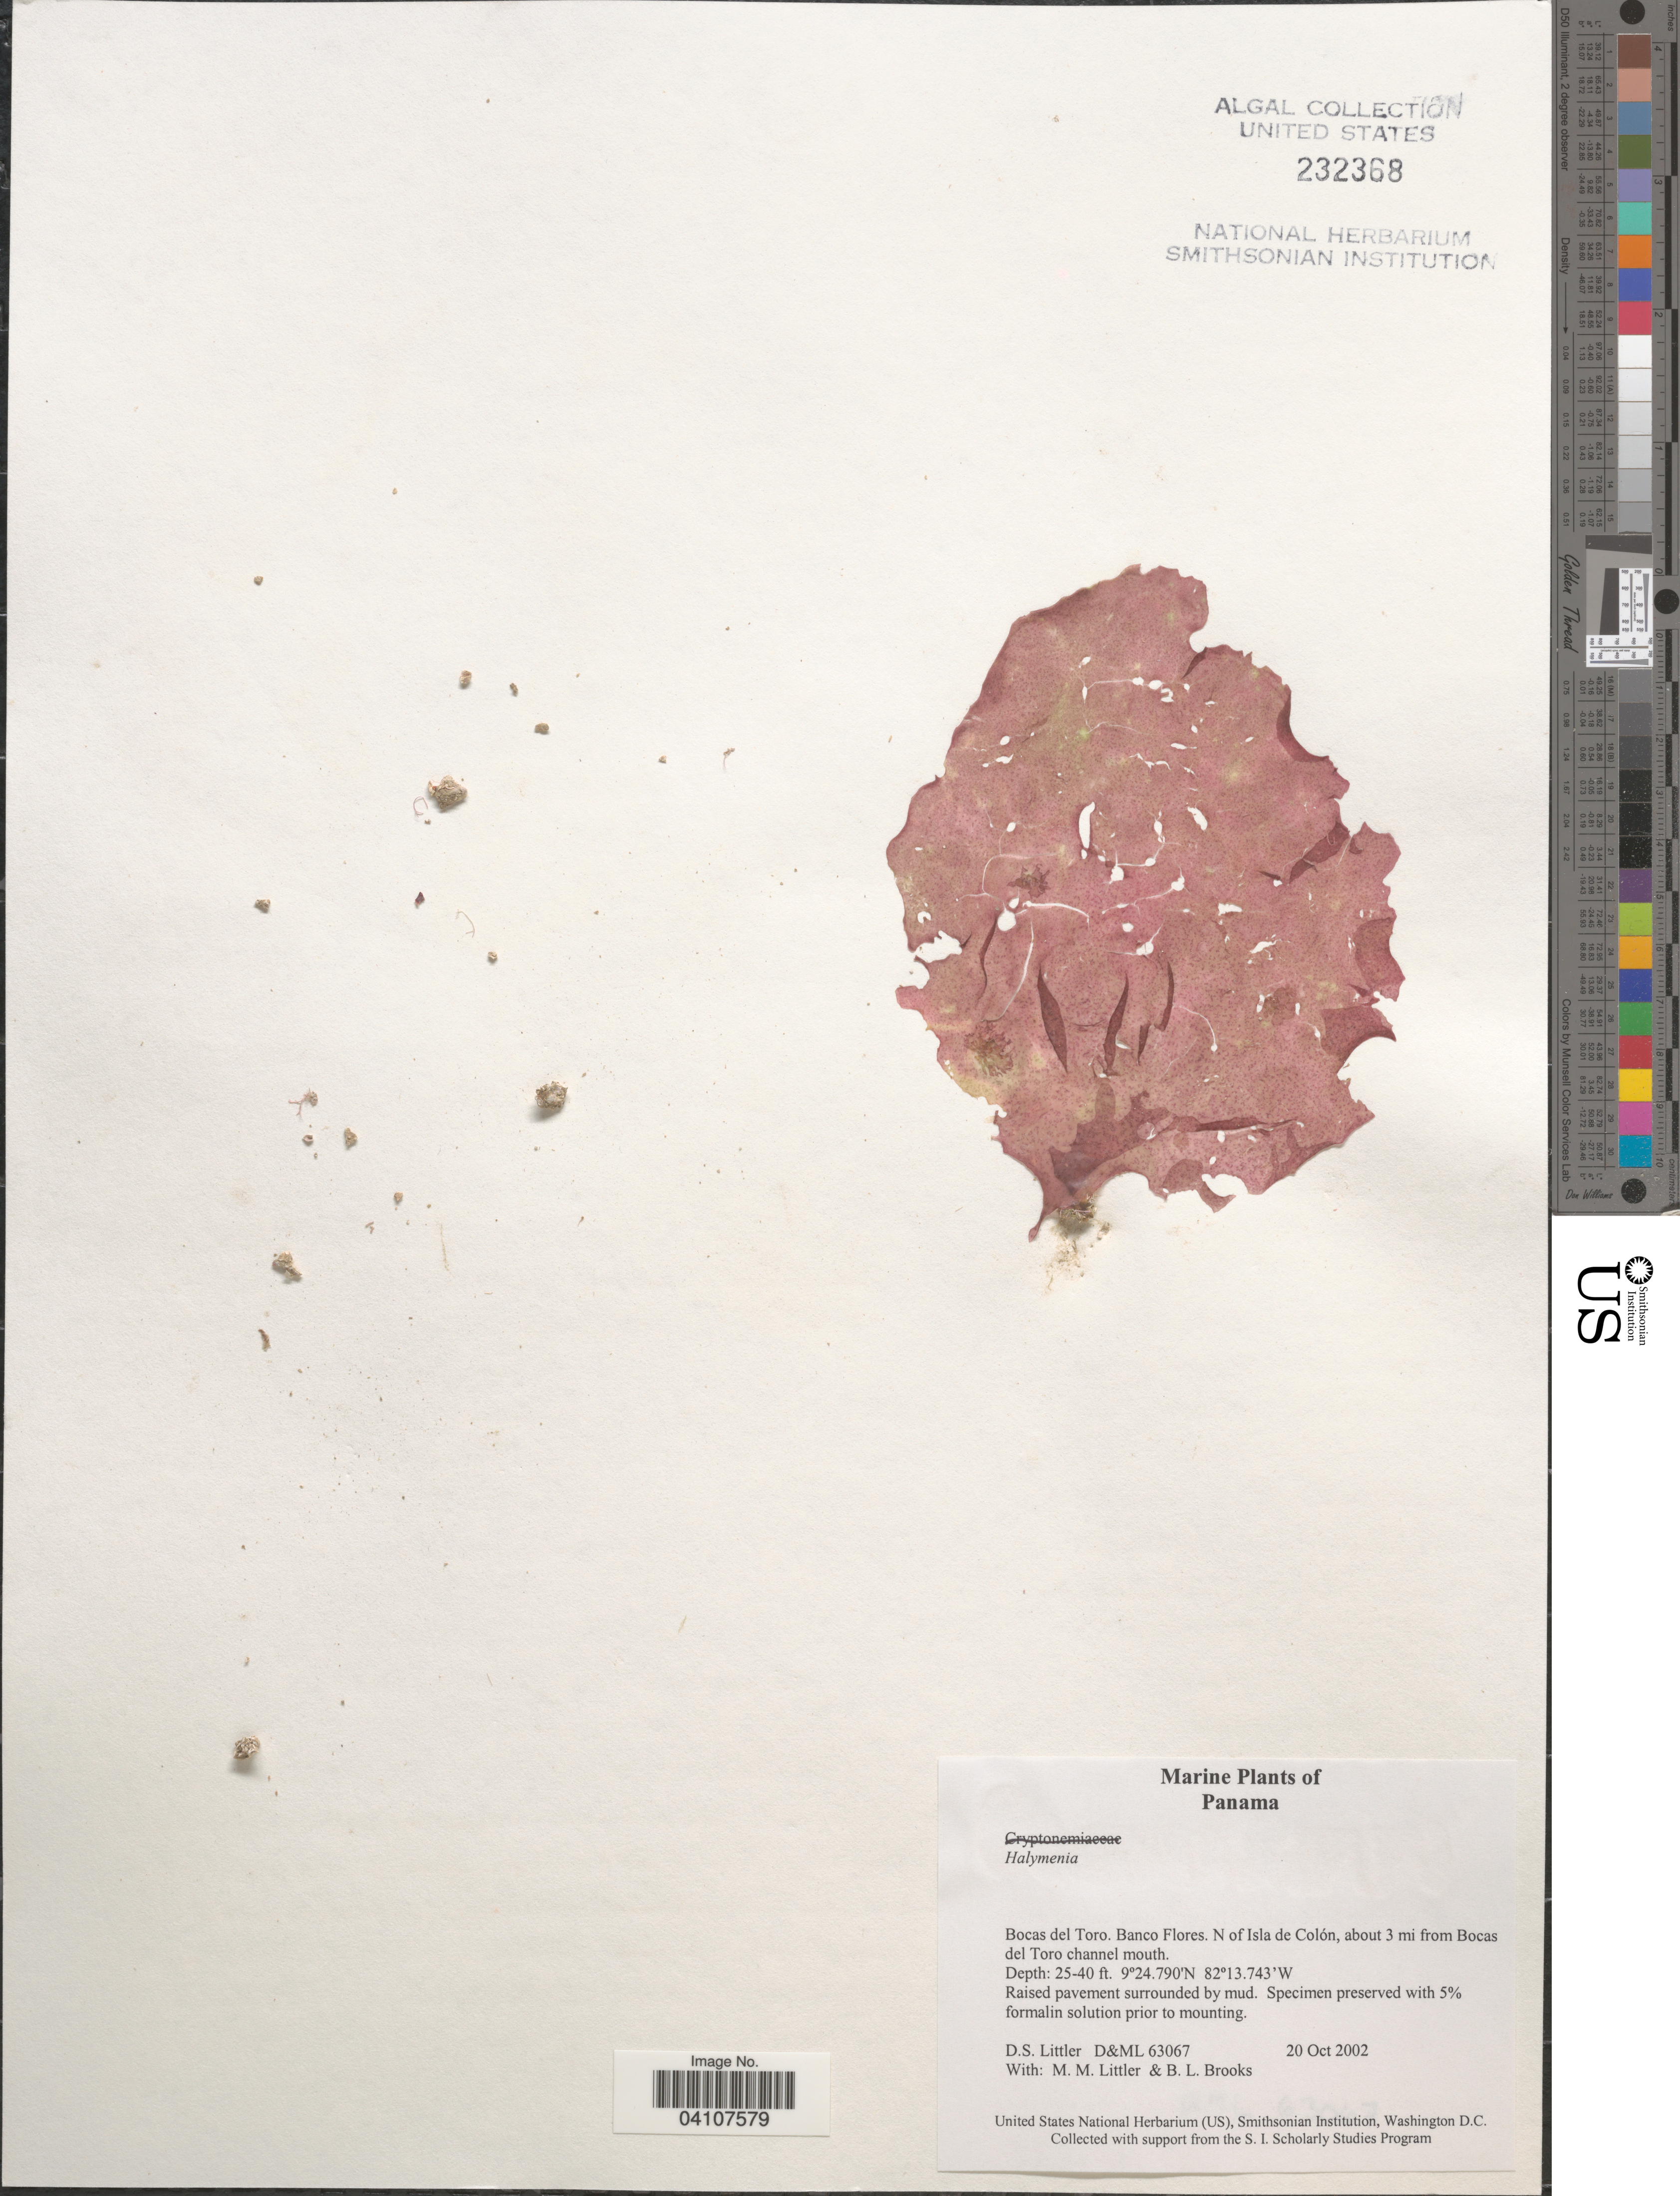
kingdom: Plantae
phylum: Rhodophyta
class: Florideophyceae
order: Halymeniales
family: Halymeniaceae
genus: Halymenia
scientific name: Halymenia sp.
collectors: D. S. Littler & B. Brooks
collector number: D&ML63067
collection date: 2002-10-20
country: Panama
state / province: Bocas del Toro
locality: Banco Flores. N of Isla de Colón, about 3 mi from Bocas del Toro channel mouth.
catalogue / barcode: US 232368